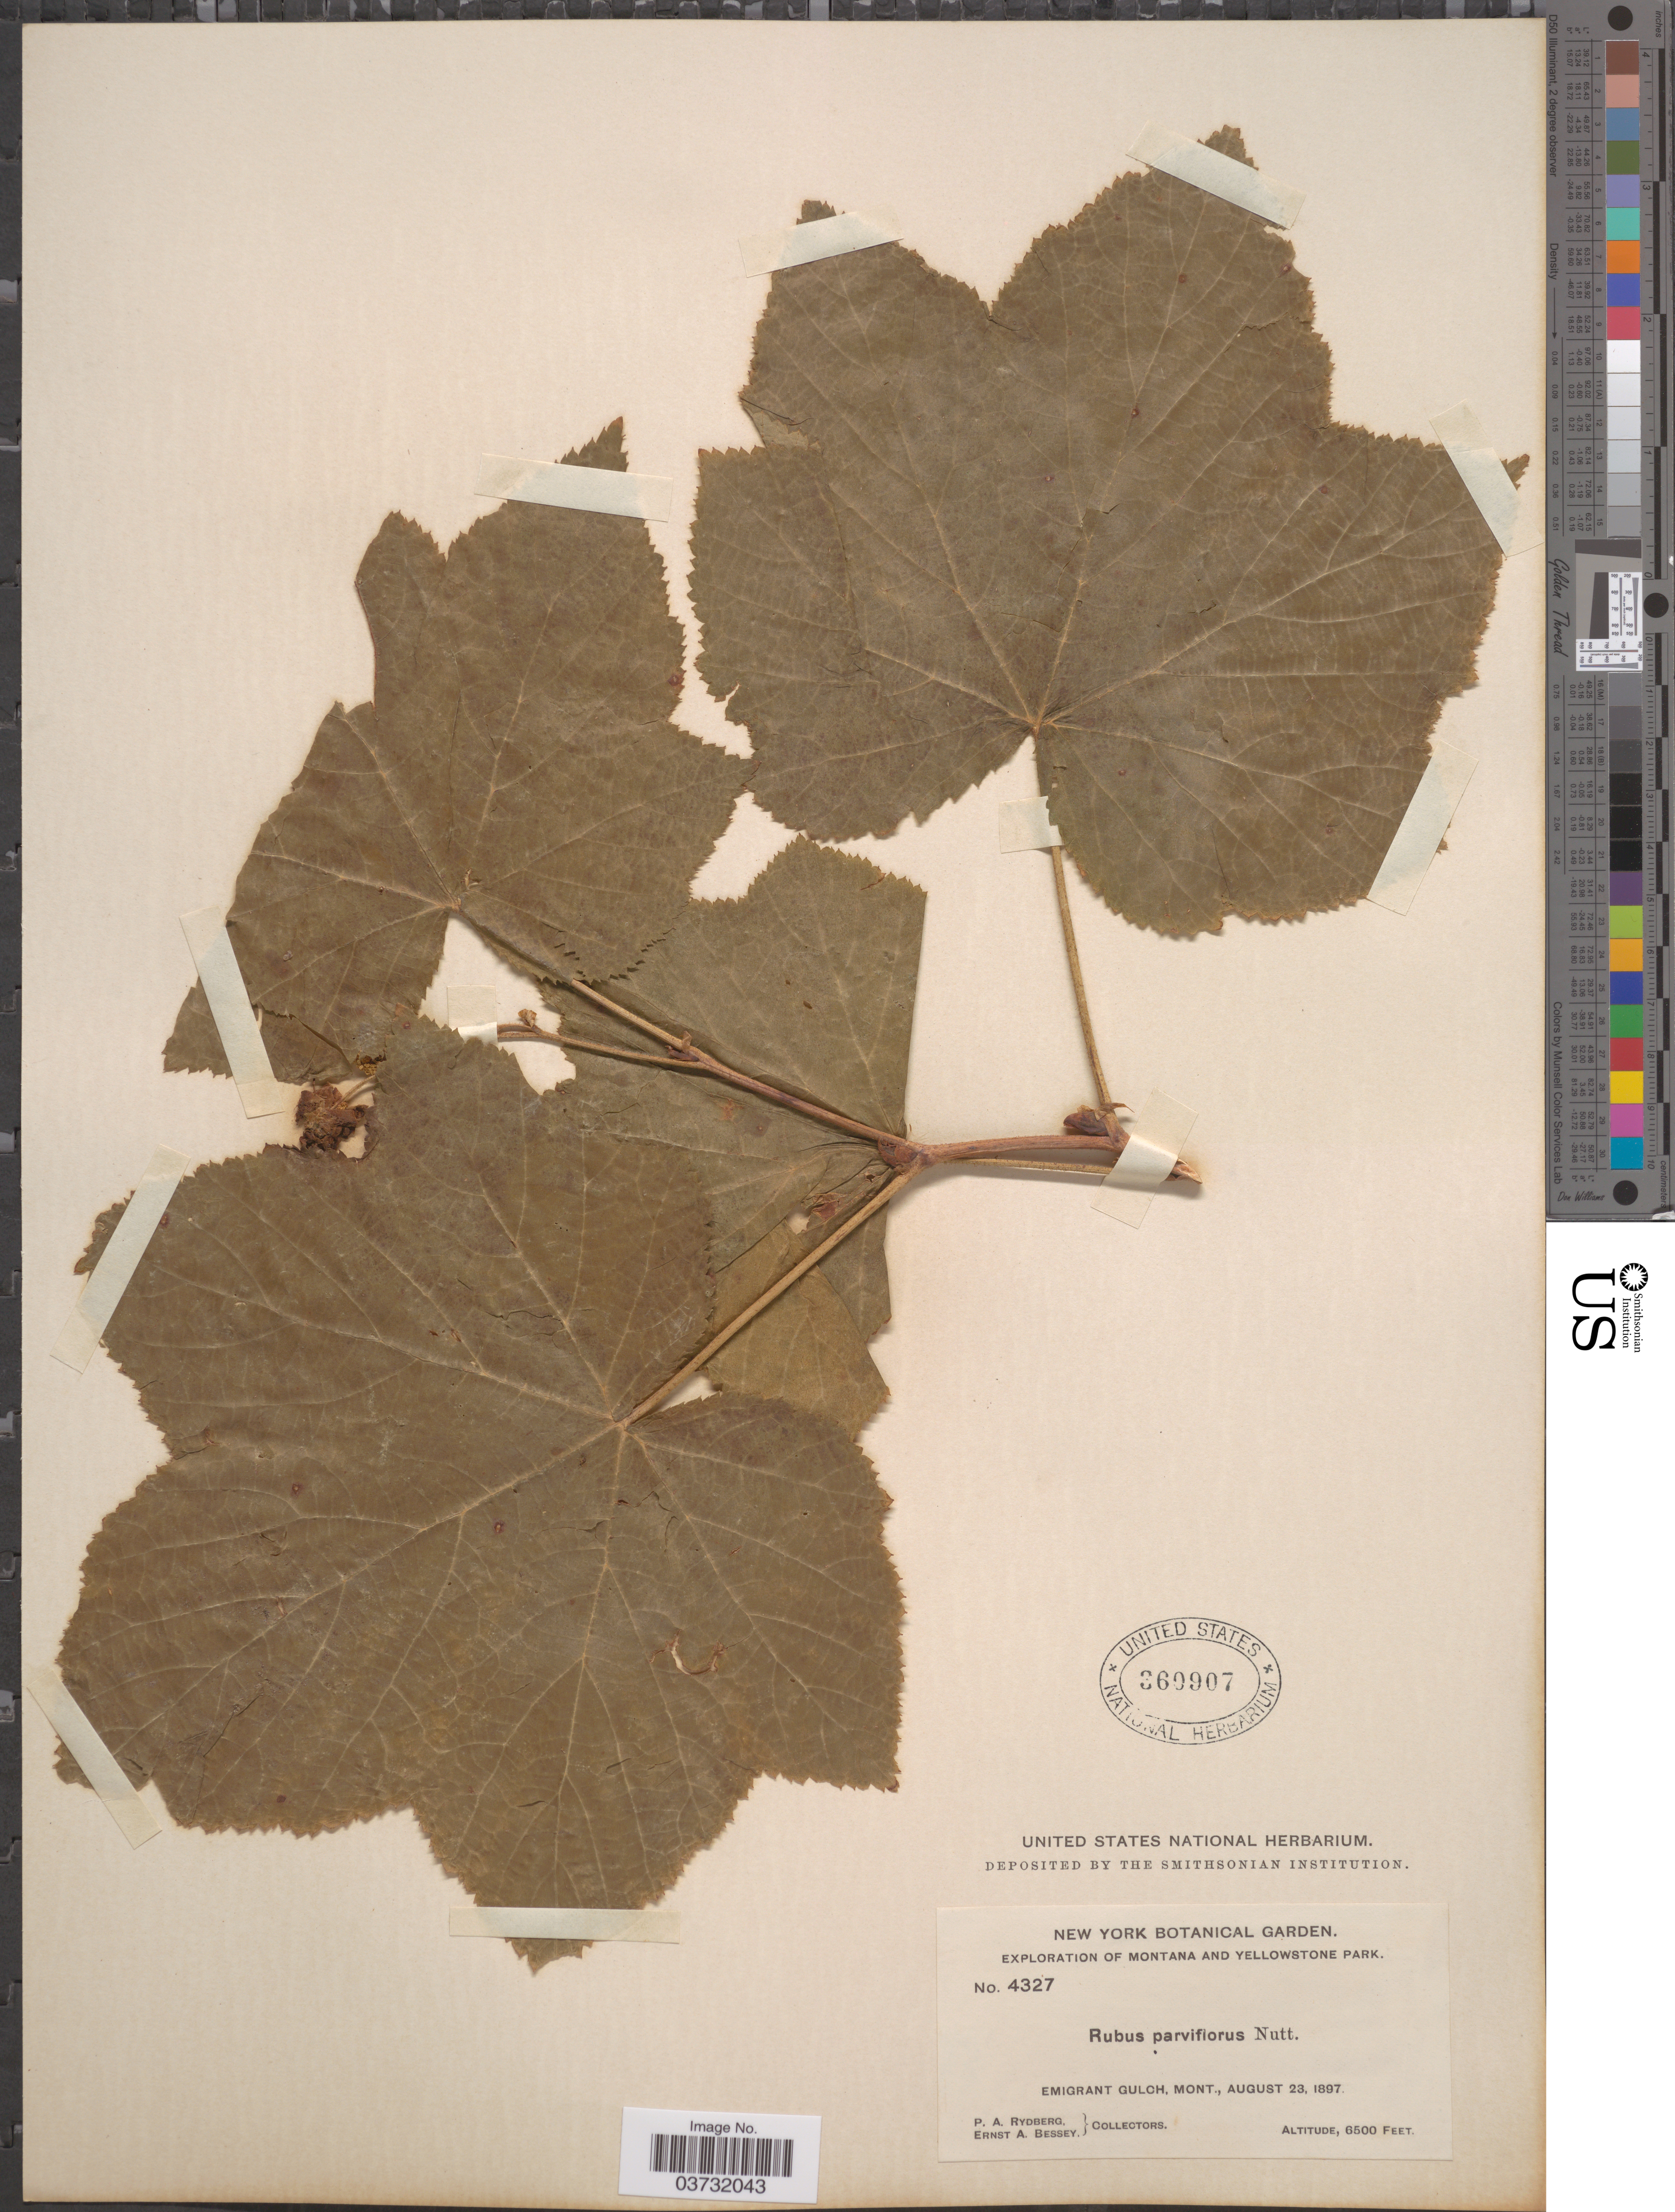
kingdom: Plantae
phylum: Tracheophyta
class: Magnoliopsida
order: Rosales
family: Rosaceae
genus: Rubus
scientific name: Rubus parviflorus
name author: Nutt.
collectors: P. A. Rydberg & E. A. Bessey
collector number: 4327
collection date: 1897-08-23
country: United States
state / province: Montana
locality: Yellowstone Park. Emigrant Gulch.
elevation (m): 1981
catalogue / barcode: US 360907